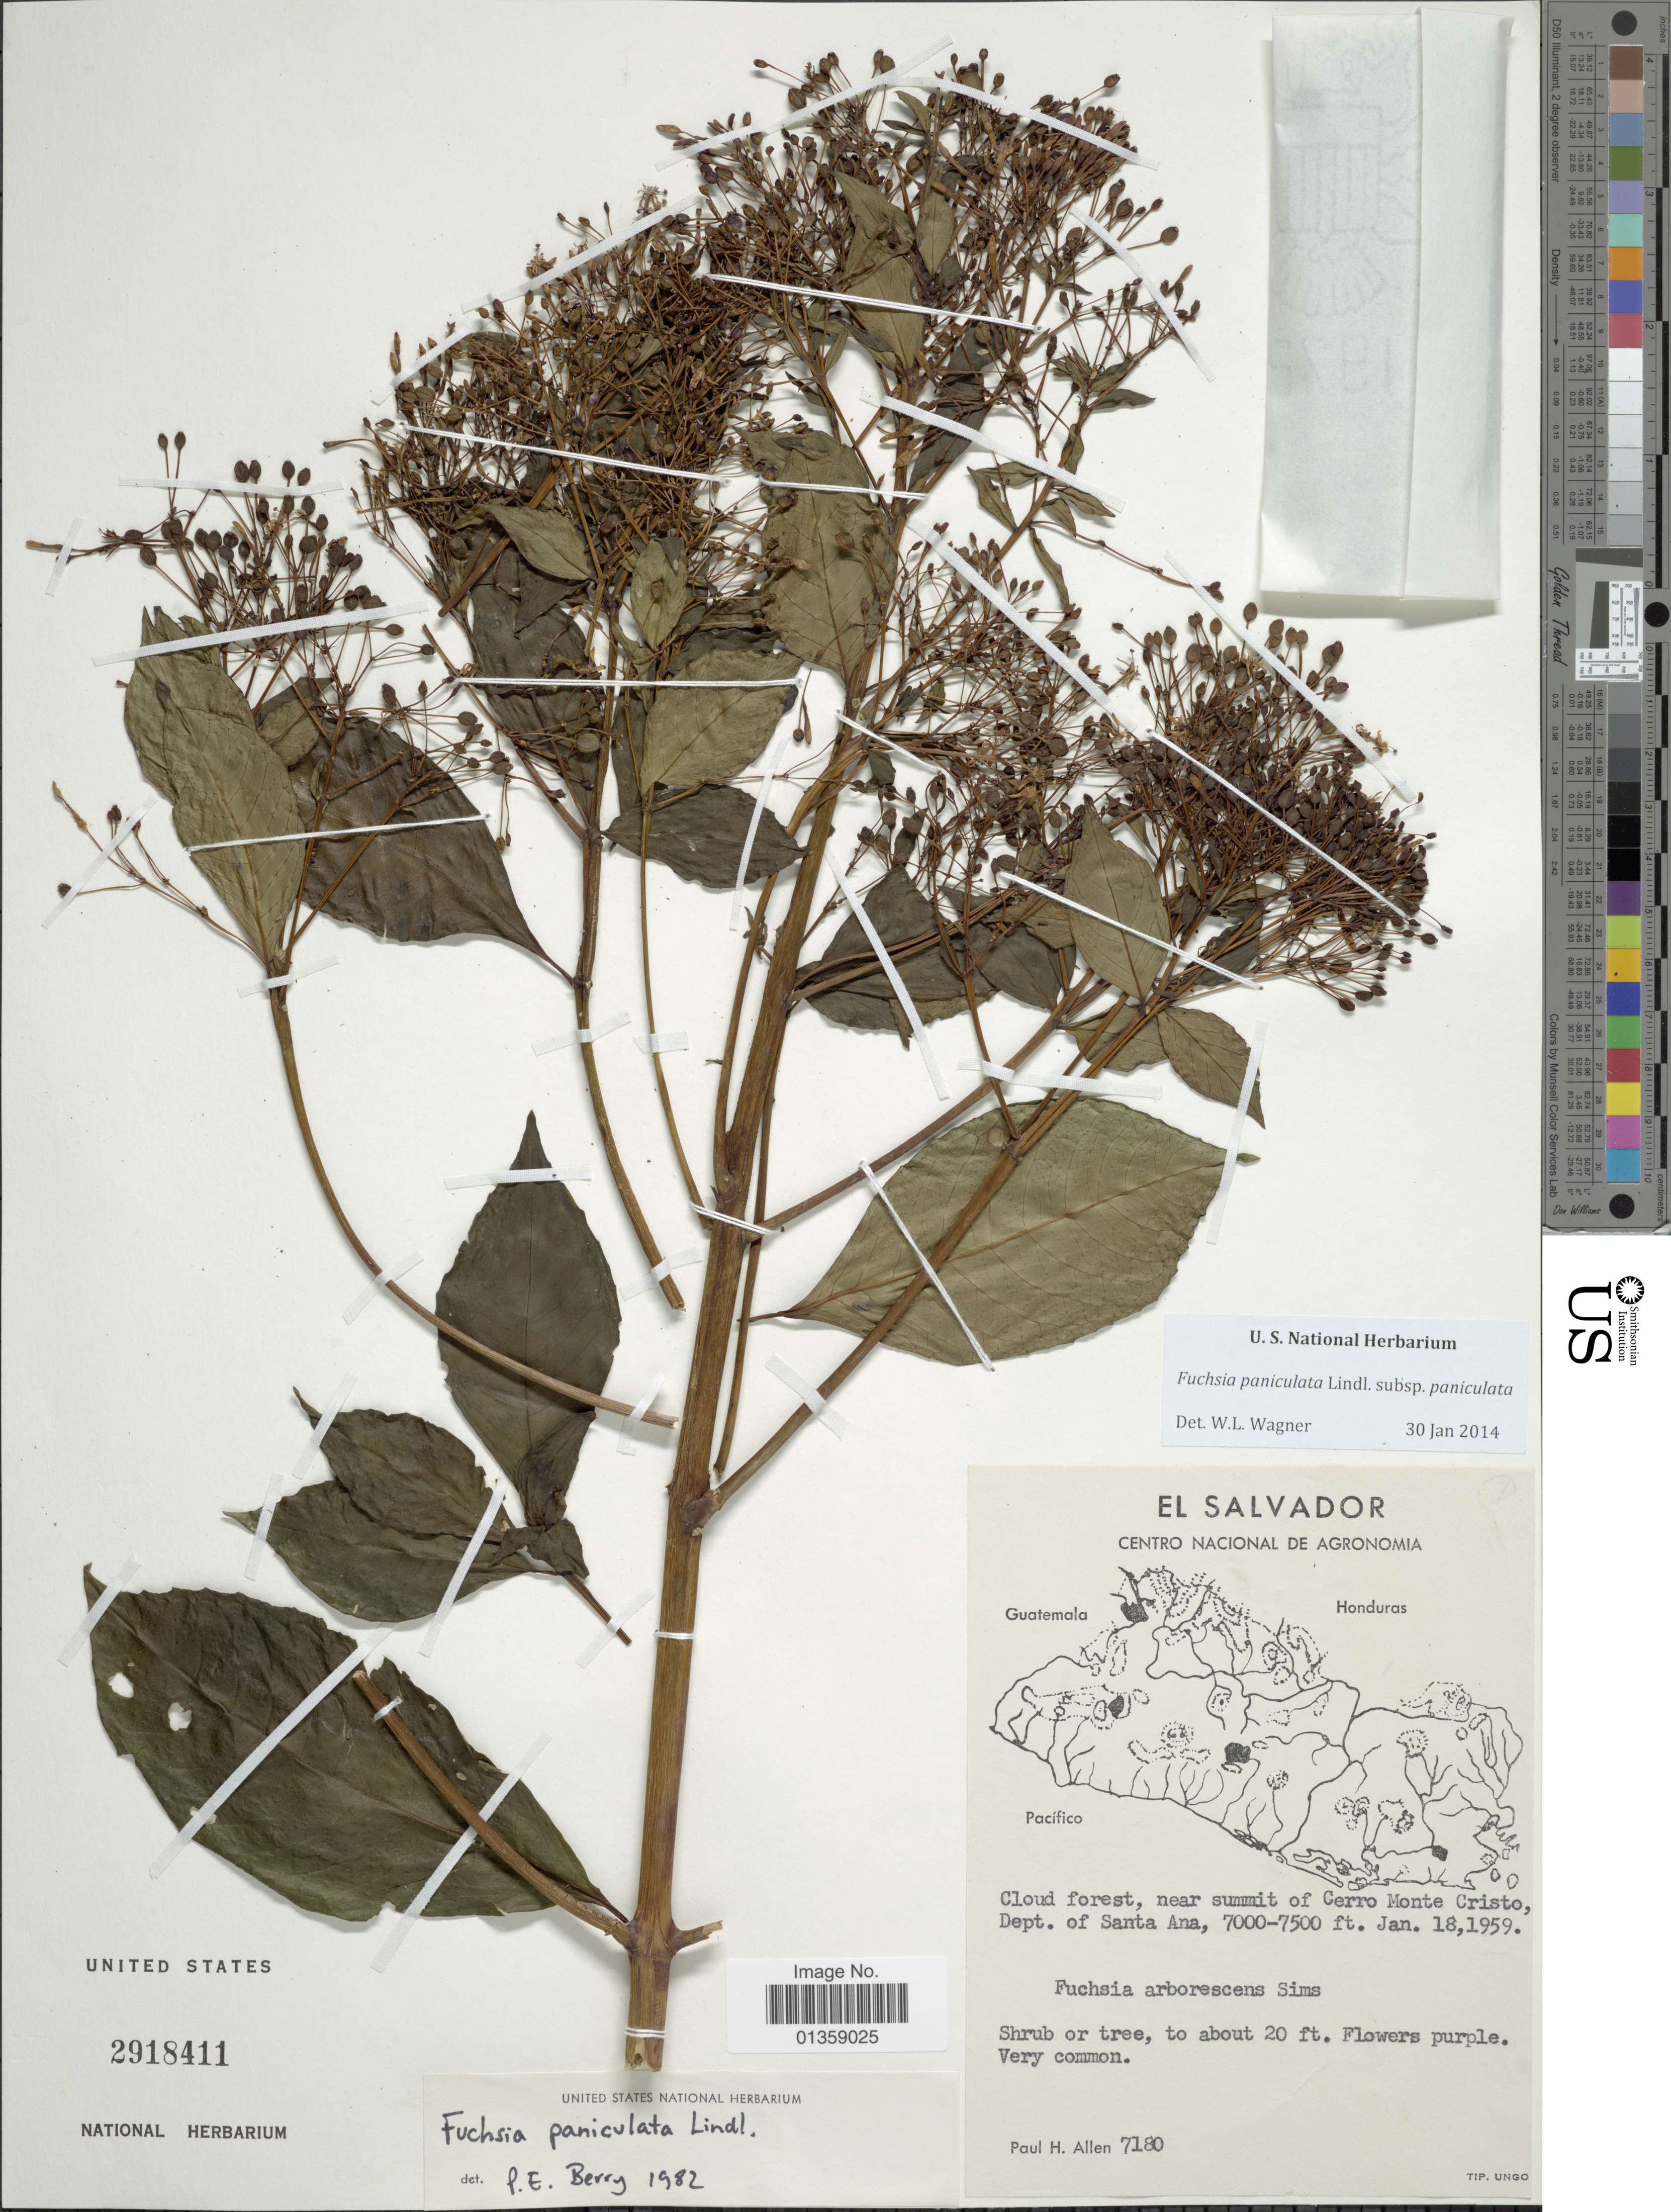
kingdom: Plantae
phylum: Tracheophyta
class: Magnoliopsida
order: Myrtales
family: Onagraceae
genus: Fuchsia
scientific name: Fuchsia paniculata subsp. paniculata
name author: Lindl.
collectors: P. H. Allen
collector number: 7180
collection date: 1959-01-18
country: El Salvador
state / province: Santa Ana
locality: Near summit of Cerro Monte Cristo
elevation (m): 2134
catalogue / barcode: US 2918411